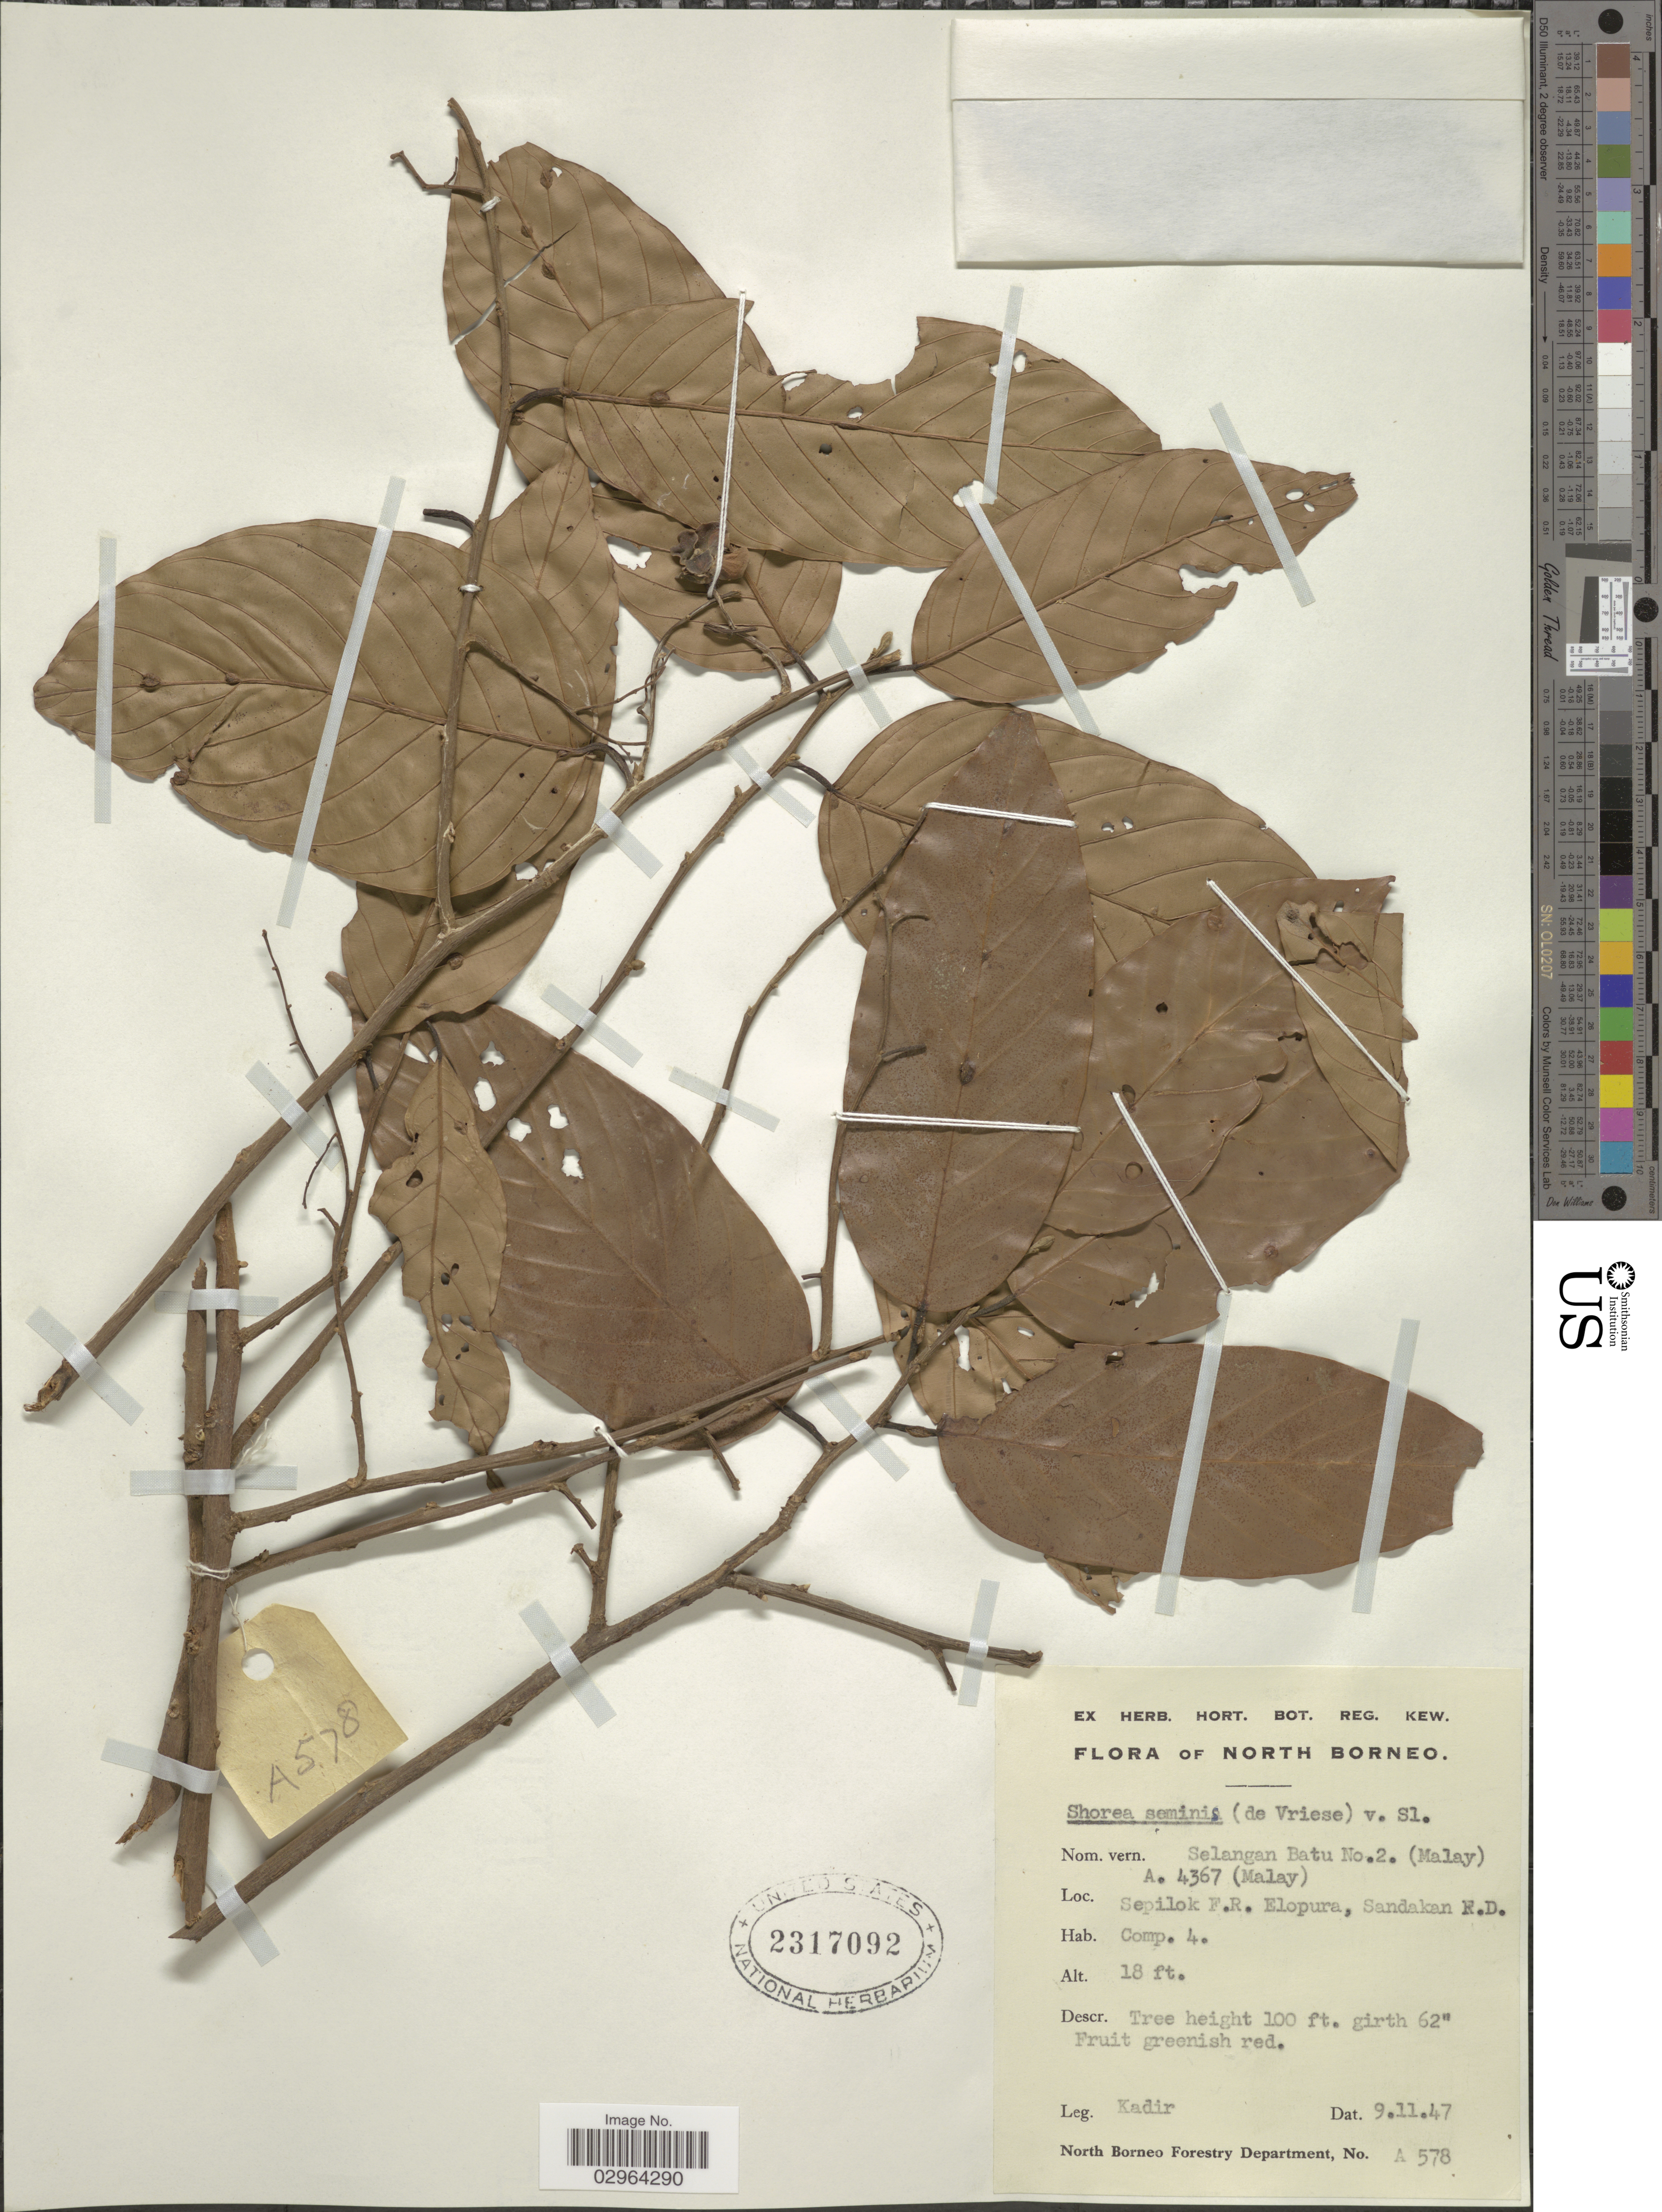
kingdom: Plantae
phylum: Tracheophyta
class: Magnoliopsida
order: Malvales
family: Dipterocarpaceae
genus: Shorea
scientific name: Shorea seminis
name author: (de Vriese) Slooten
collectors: -. Kadir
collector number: A578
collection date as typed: Transcribed d/m/y: 9/11/47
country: Malaysia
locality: North Borneo. Sepilok F.R. Elopura, Sandakan R.D. Comp. 4.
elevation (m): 5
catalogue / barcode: US 2317092